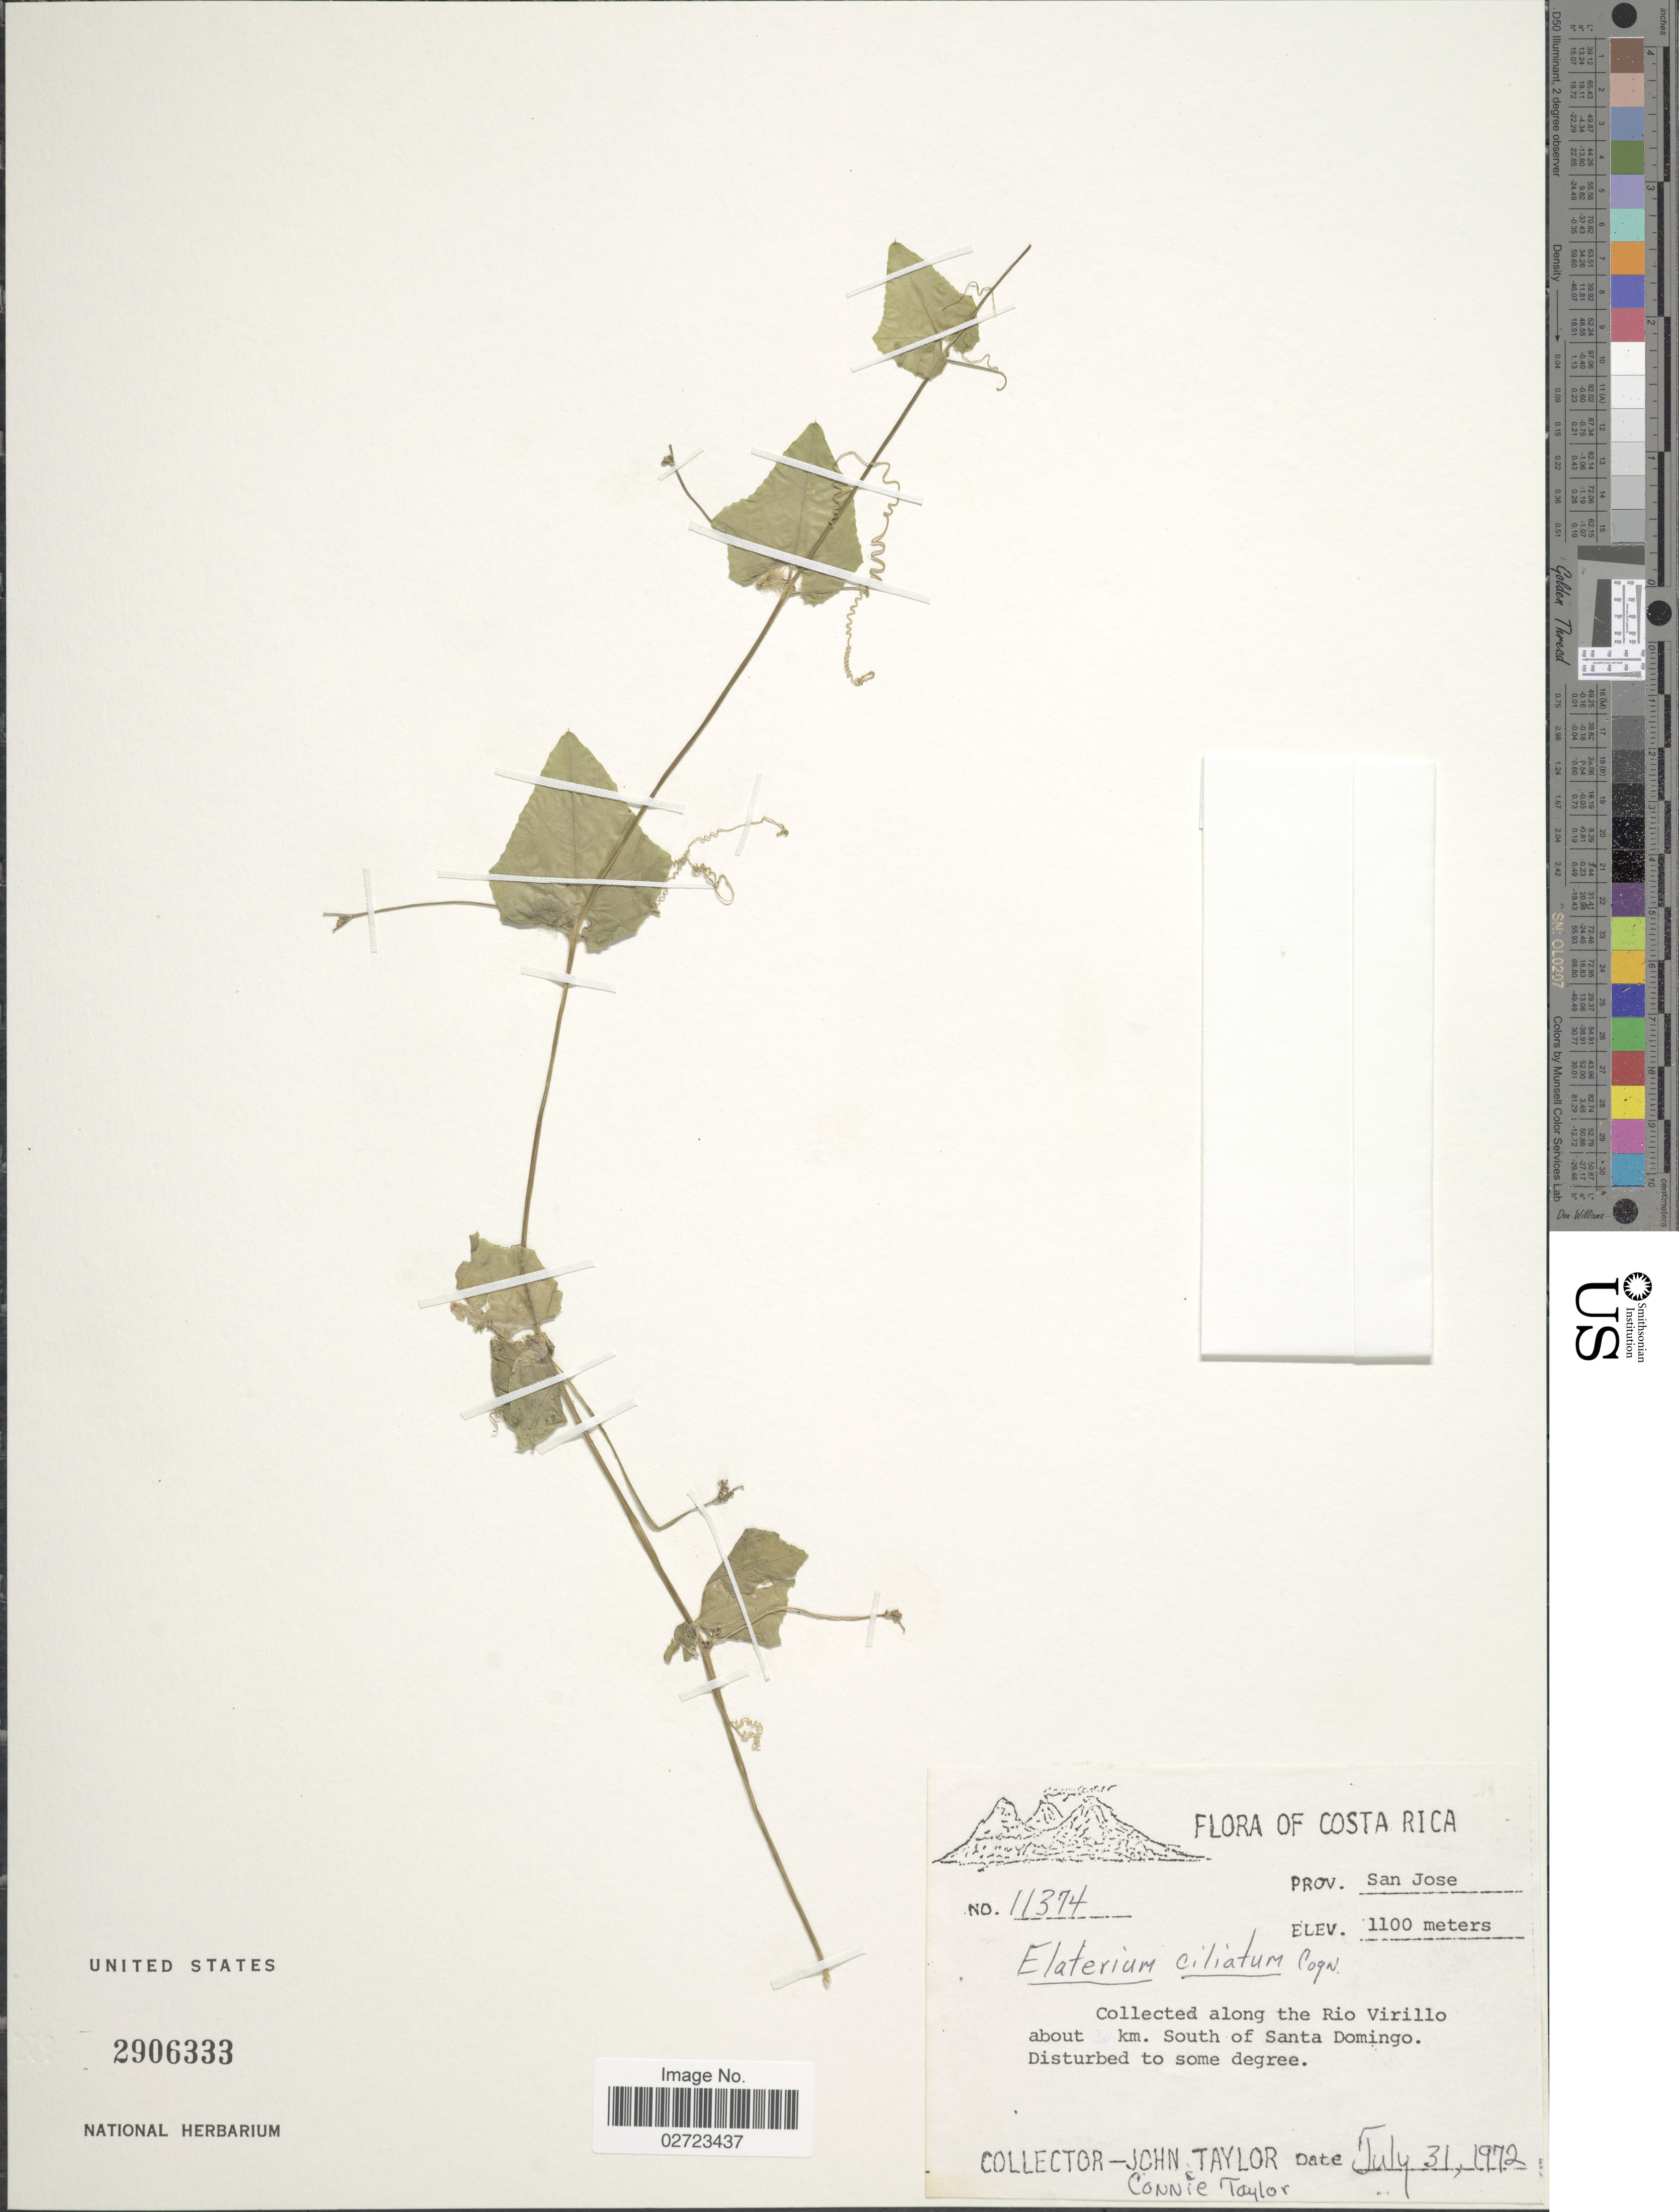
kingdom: Plantae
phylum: Tracheophyta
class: Magnoliopsida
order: Cucurbitales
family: Cucurbitaceae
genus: Cyclanthera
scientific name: Cyclanthera carthagenensis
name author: (Jacq.) H. Schaef. & S.S. Renner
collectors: J. Taylor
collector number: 11374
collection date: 1972-07-31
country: Costa Rica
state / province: San José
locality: Along the Rio Virillo about km. South of Santo Domingo.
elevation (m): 1100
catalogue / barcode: US 2906333